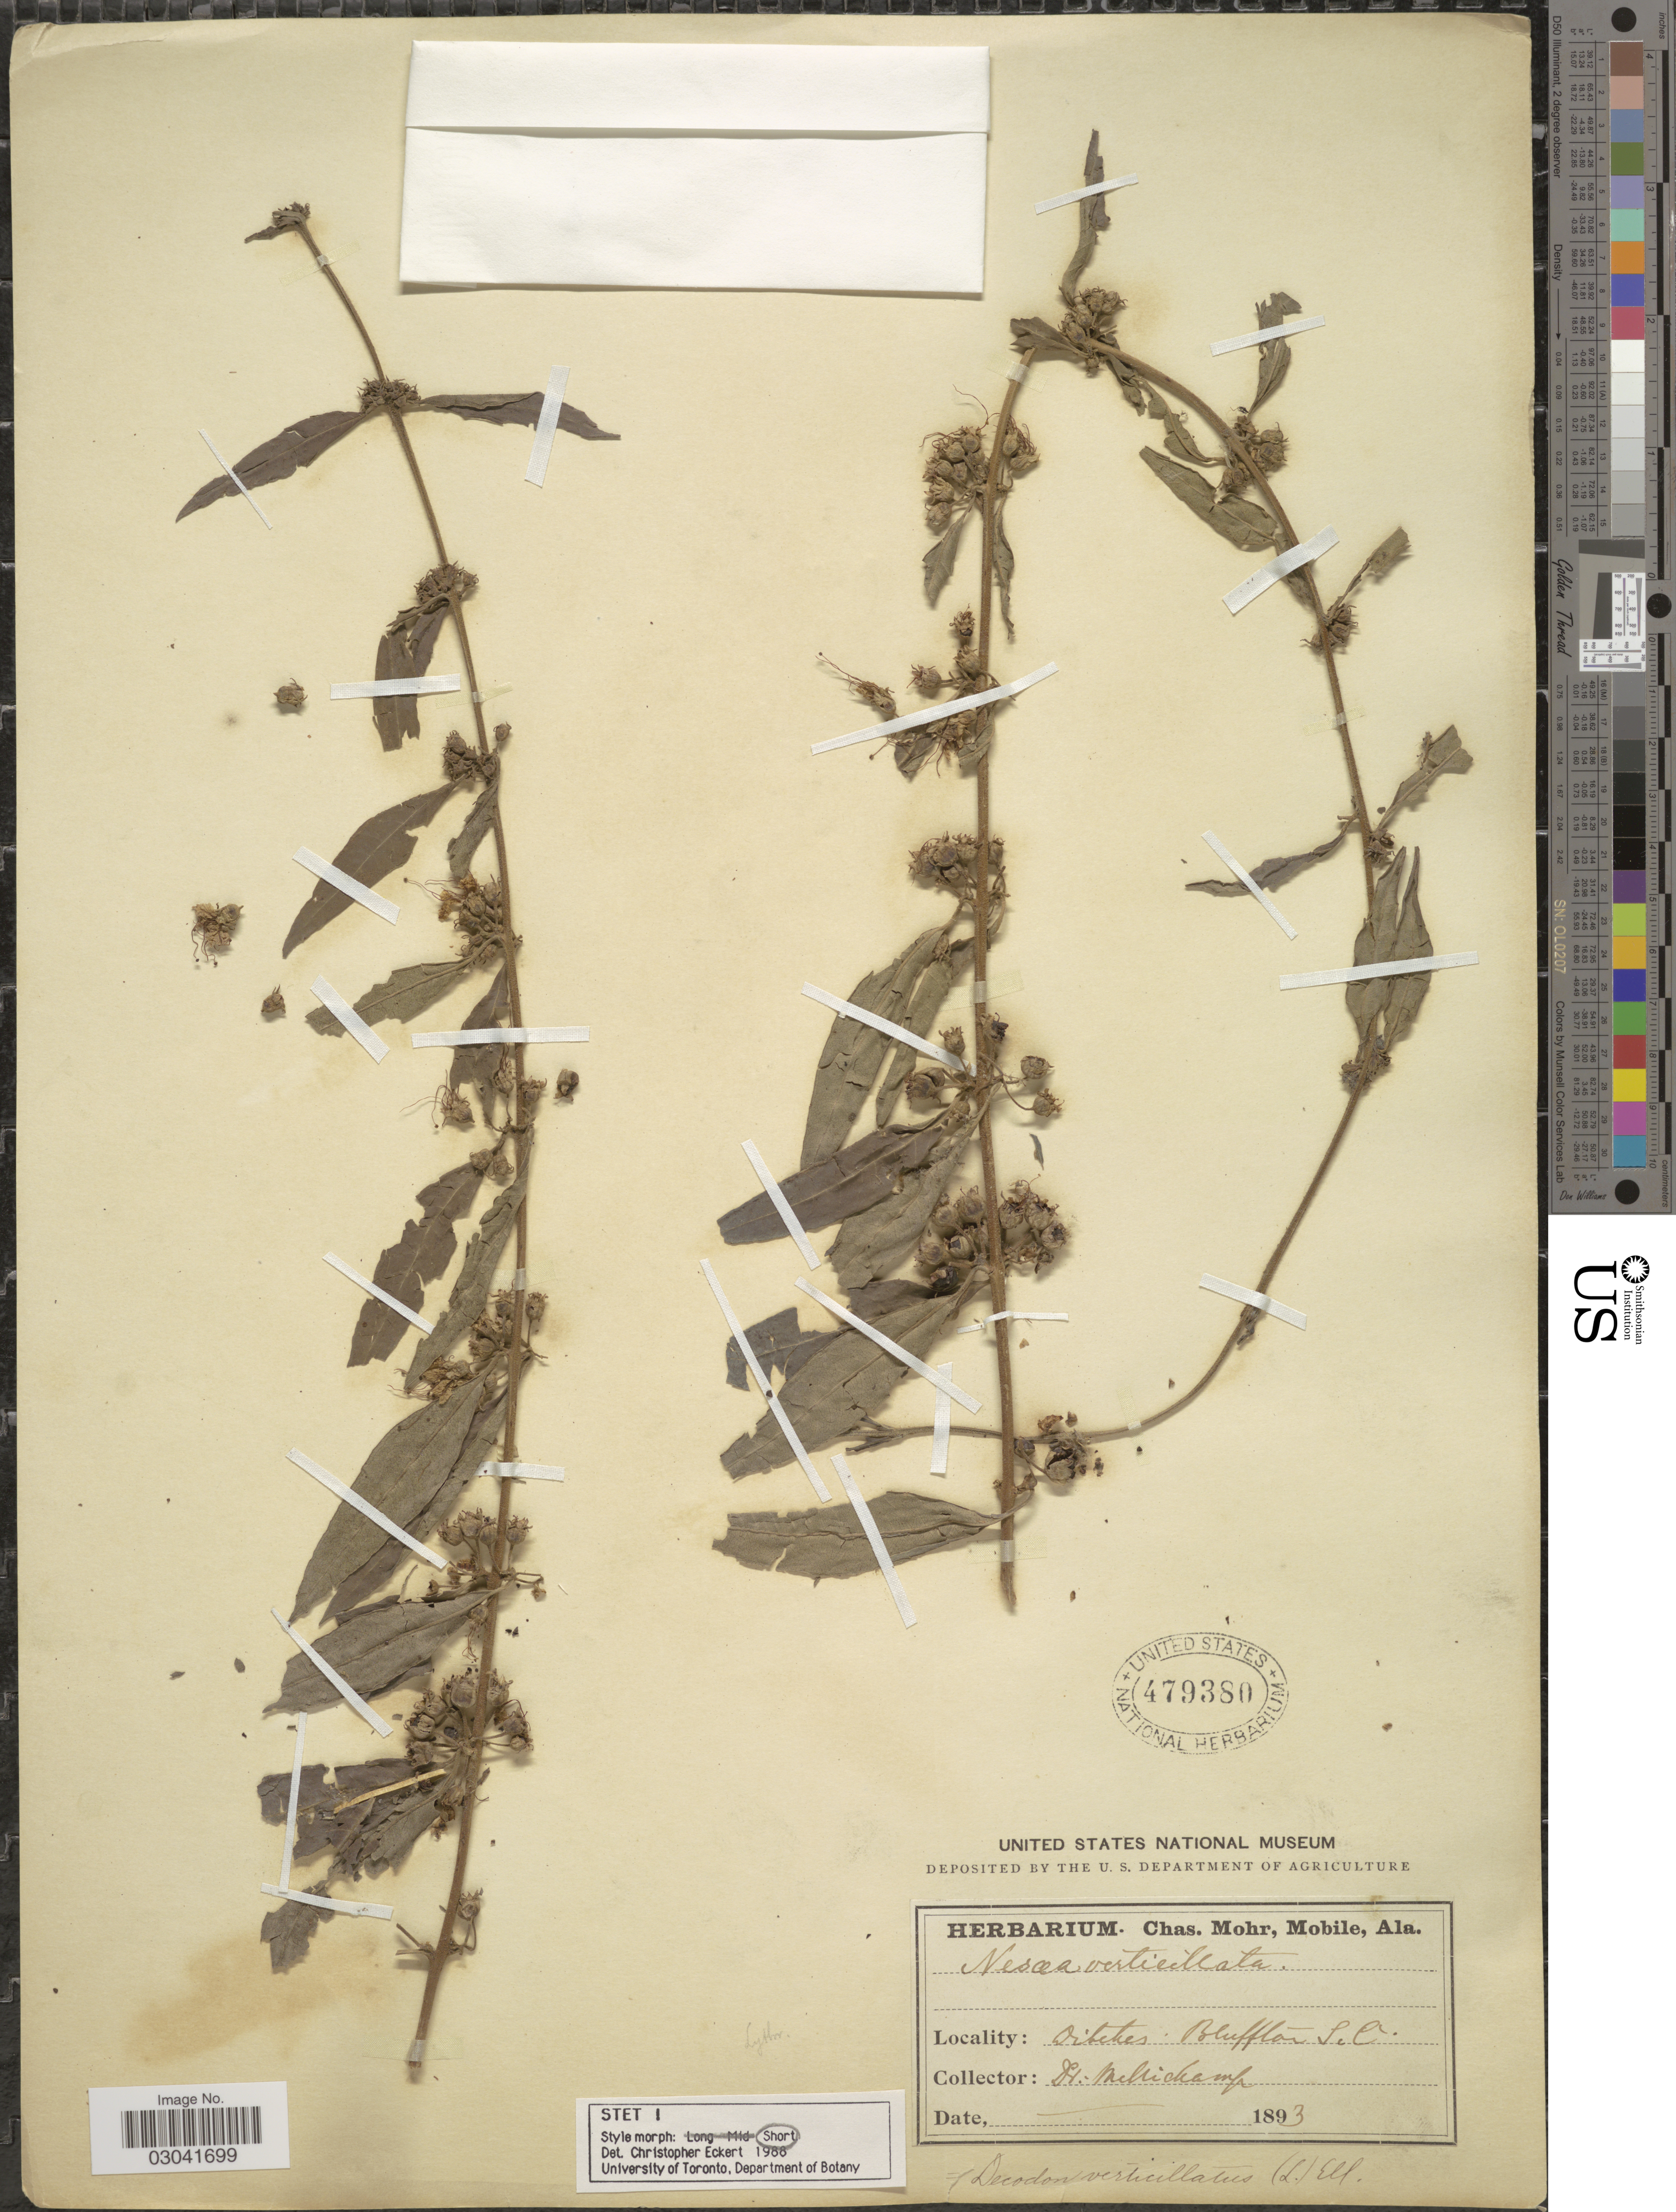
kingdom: Plantae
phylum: Tracheophyta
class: Magnoliopsida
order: Myrtales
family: Lythraceae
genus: Decodon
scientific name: Decodon verticillatus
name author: (L.) Elliott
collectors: -. Mellichamp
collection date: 1893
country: United States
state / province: South Carolina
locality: Ditches. Bluffton.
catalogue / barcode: US 479380